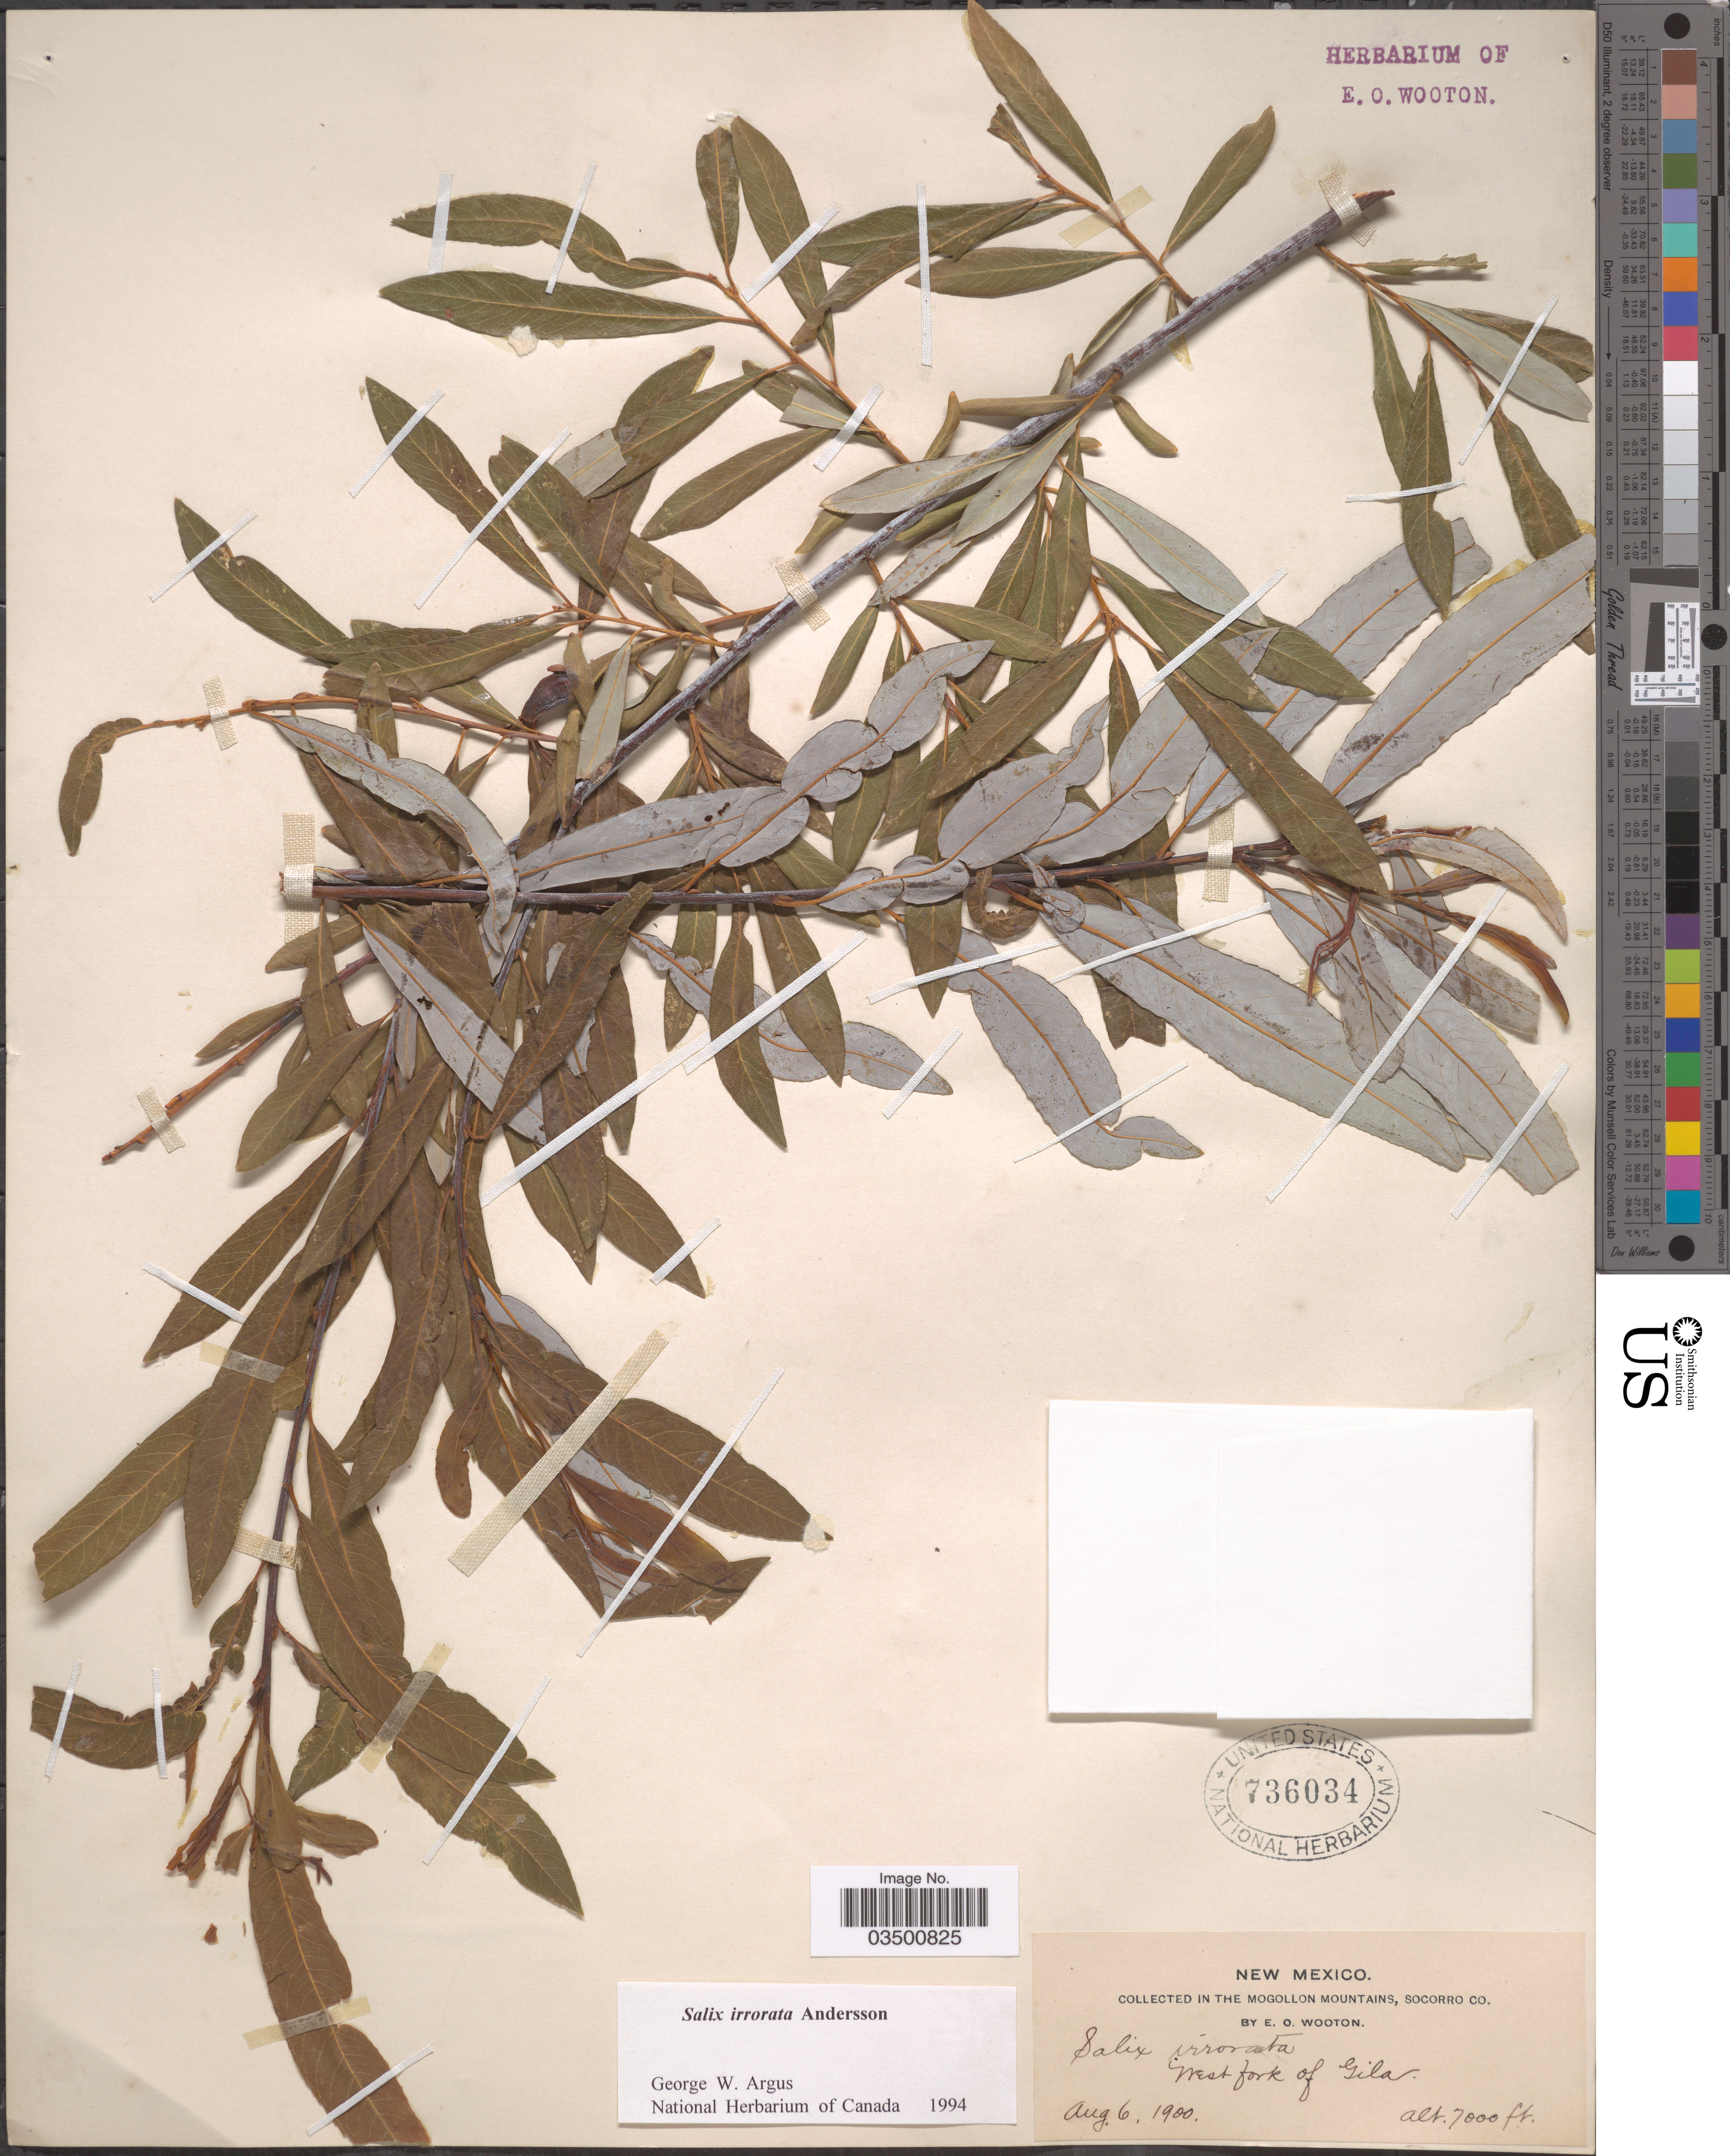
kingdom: Plantae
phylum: Tracheophyta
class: Magnoliopsida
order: Malpighiales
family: Salicaceae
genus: Salix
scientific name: Salix irrorata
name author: Andersson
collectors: E. O. Wooton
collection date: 1900-08-06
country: United States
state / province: New Mexico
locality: In the Mogollon Mountains, Socorro Co. West fork of Gila.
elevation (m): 2134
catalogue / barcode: US 736034